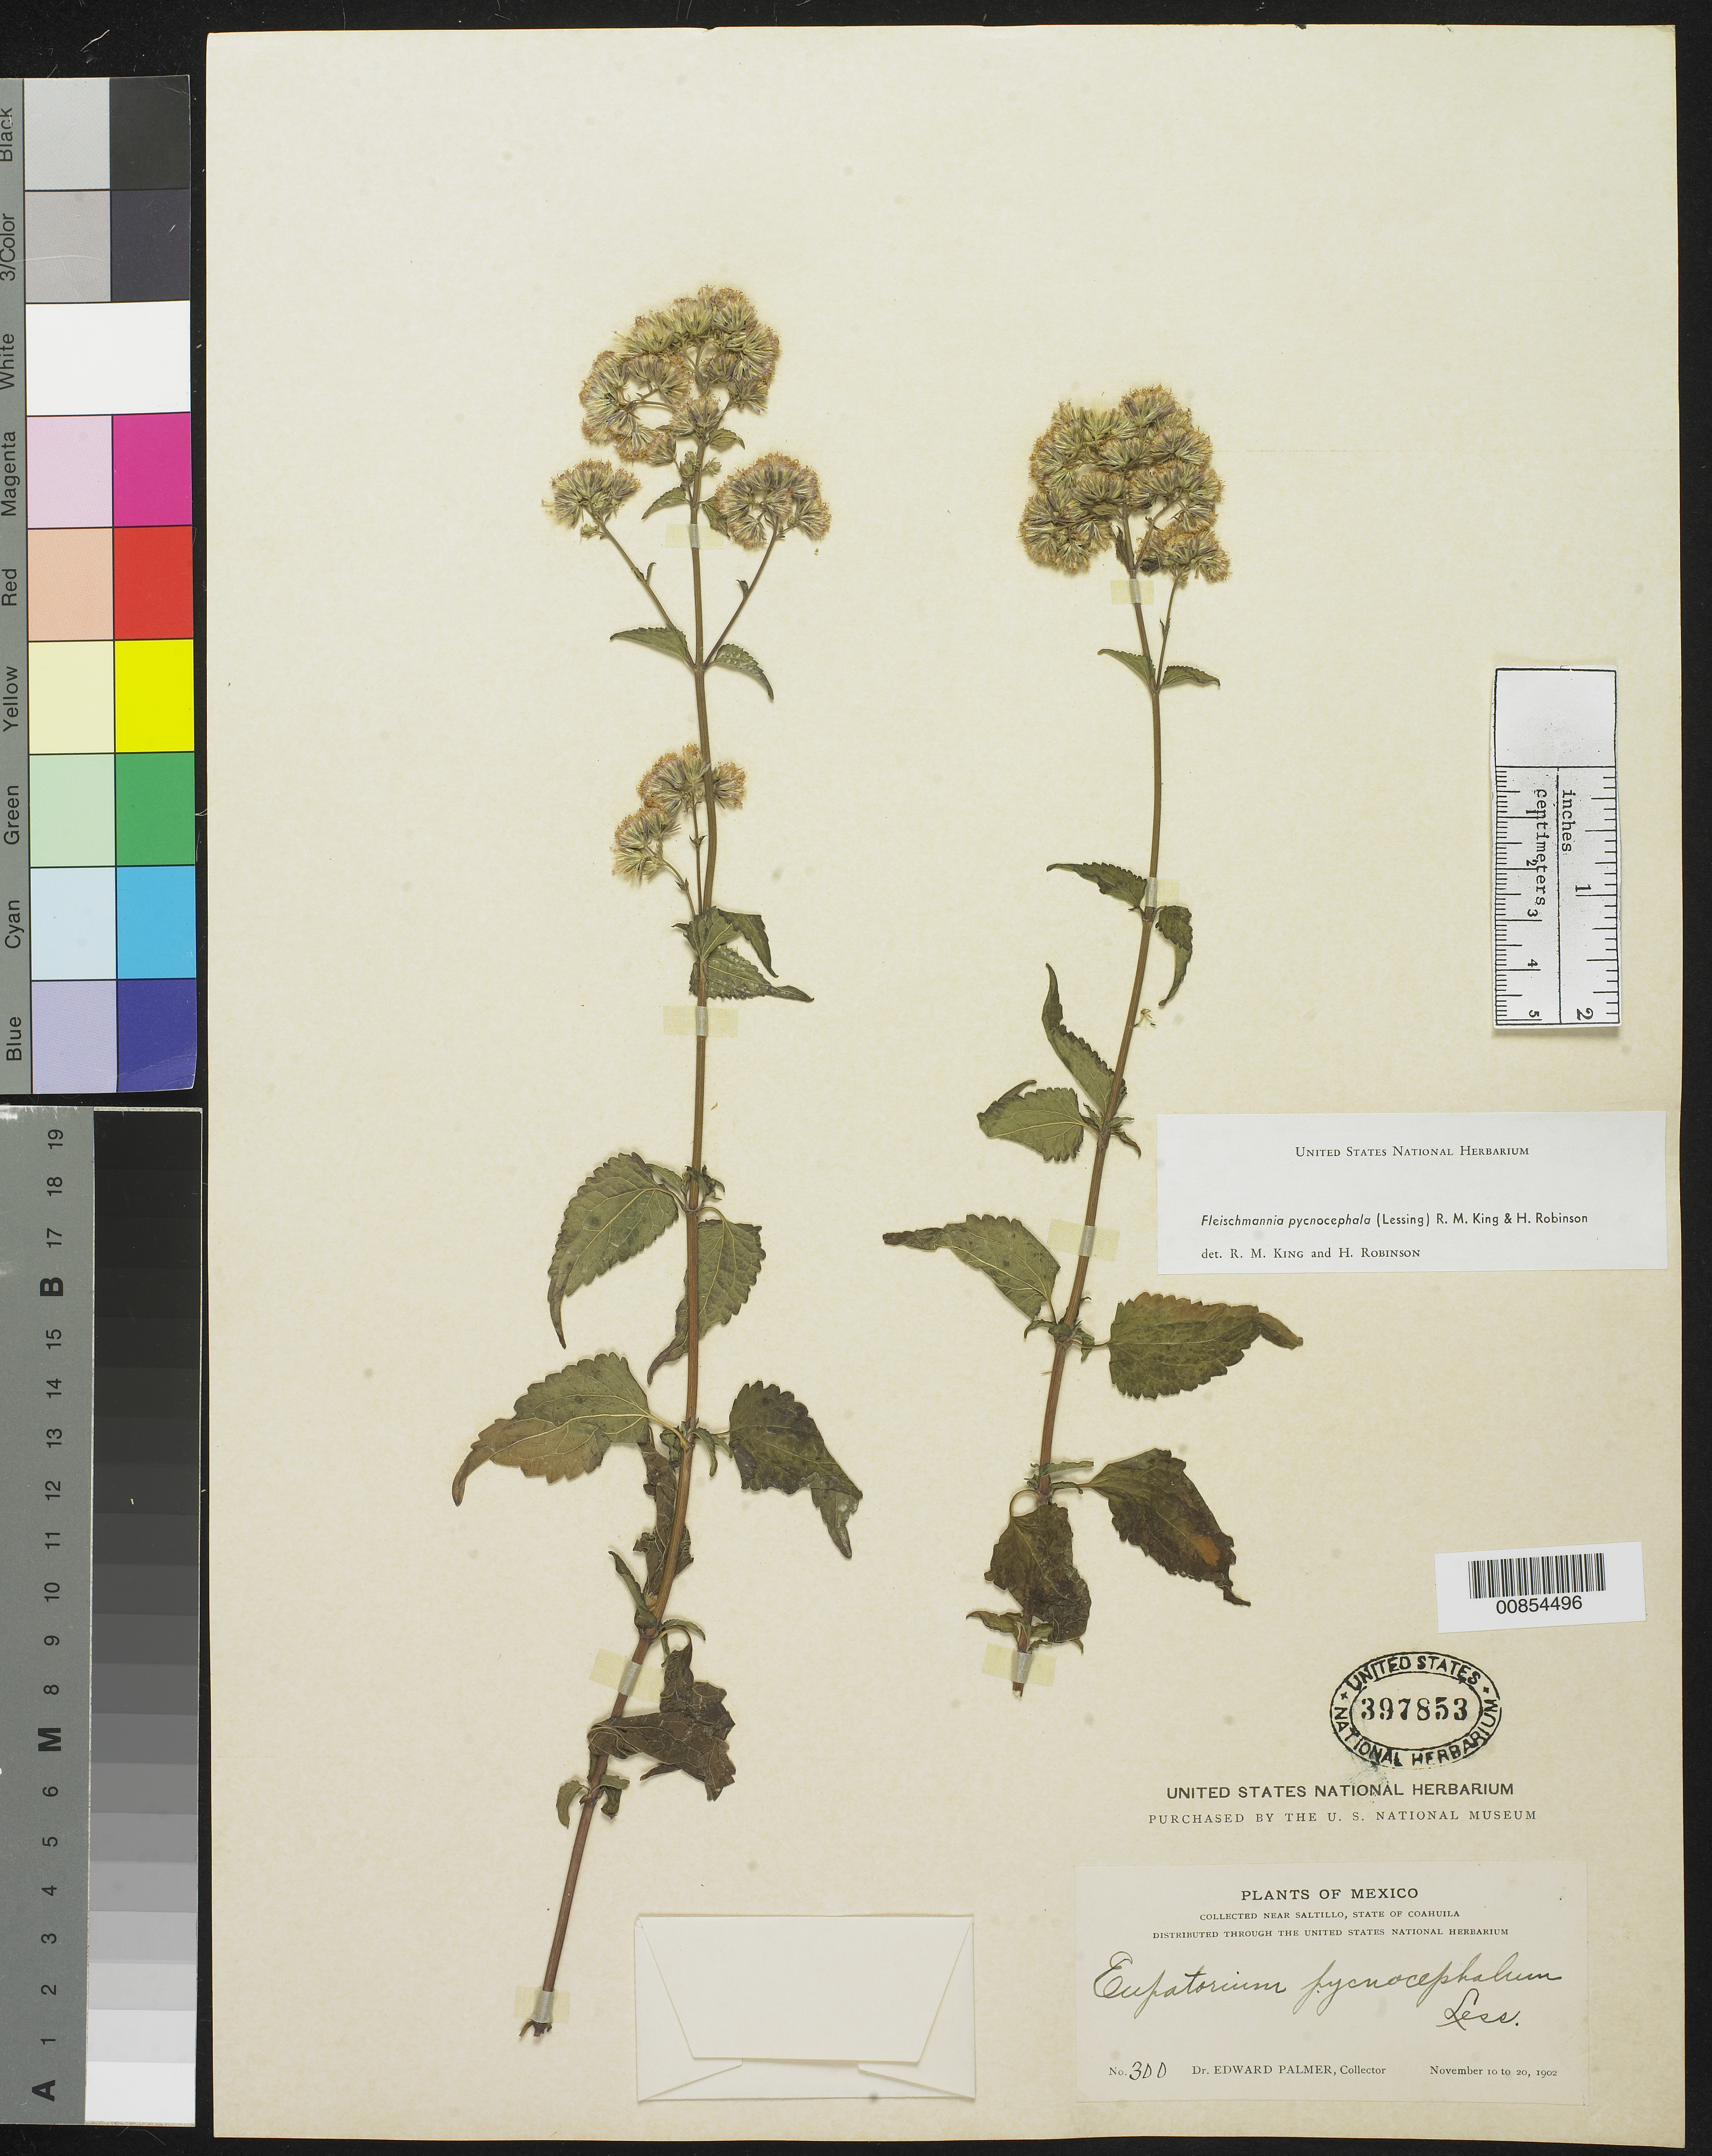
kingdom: Plantae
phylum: Tracheophyta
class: Magnoliopsida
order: Asterales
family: Asteraceae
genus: Fleischmannia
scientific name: Fleischmannia pycnocephala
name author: (Less.) R.M. King & H. Rob.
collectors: E. Palmer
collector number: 300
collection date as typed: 10 Nov 1902 to 20 Nov 1902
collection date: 1902-11-10/1902-11-20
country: Mexico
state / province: Coahuila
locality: Near Saltillo, Coahuila.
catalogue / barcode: US 397853